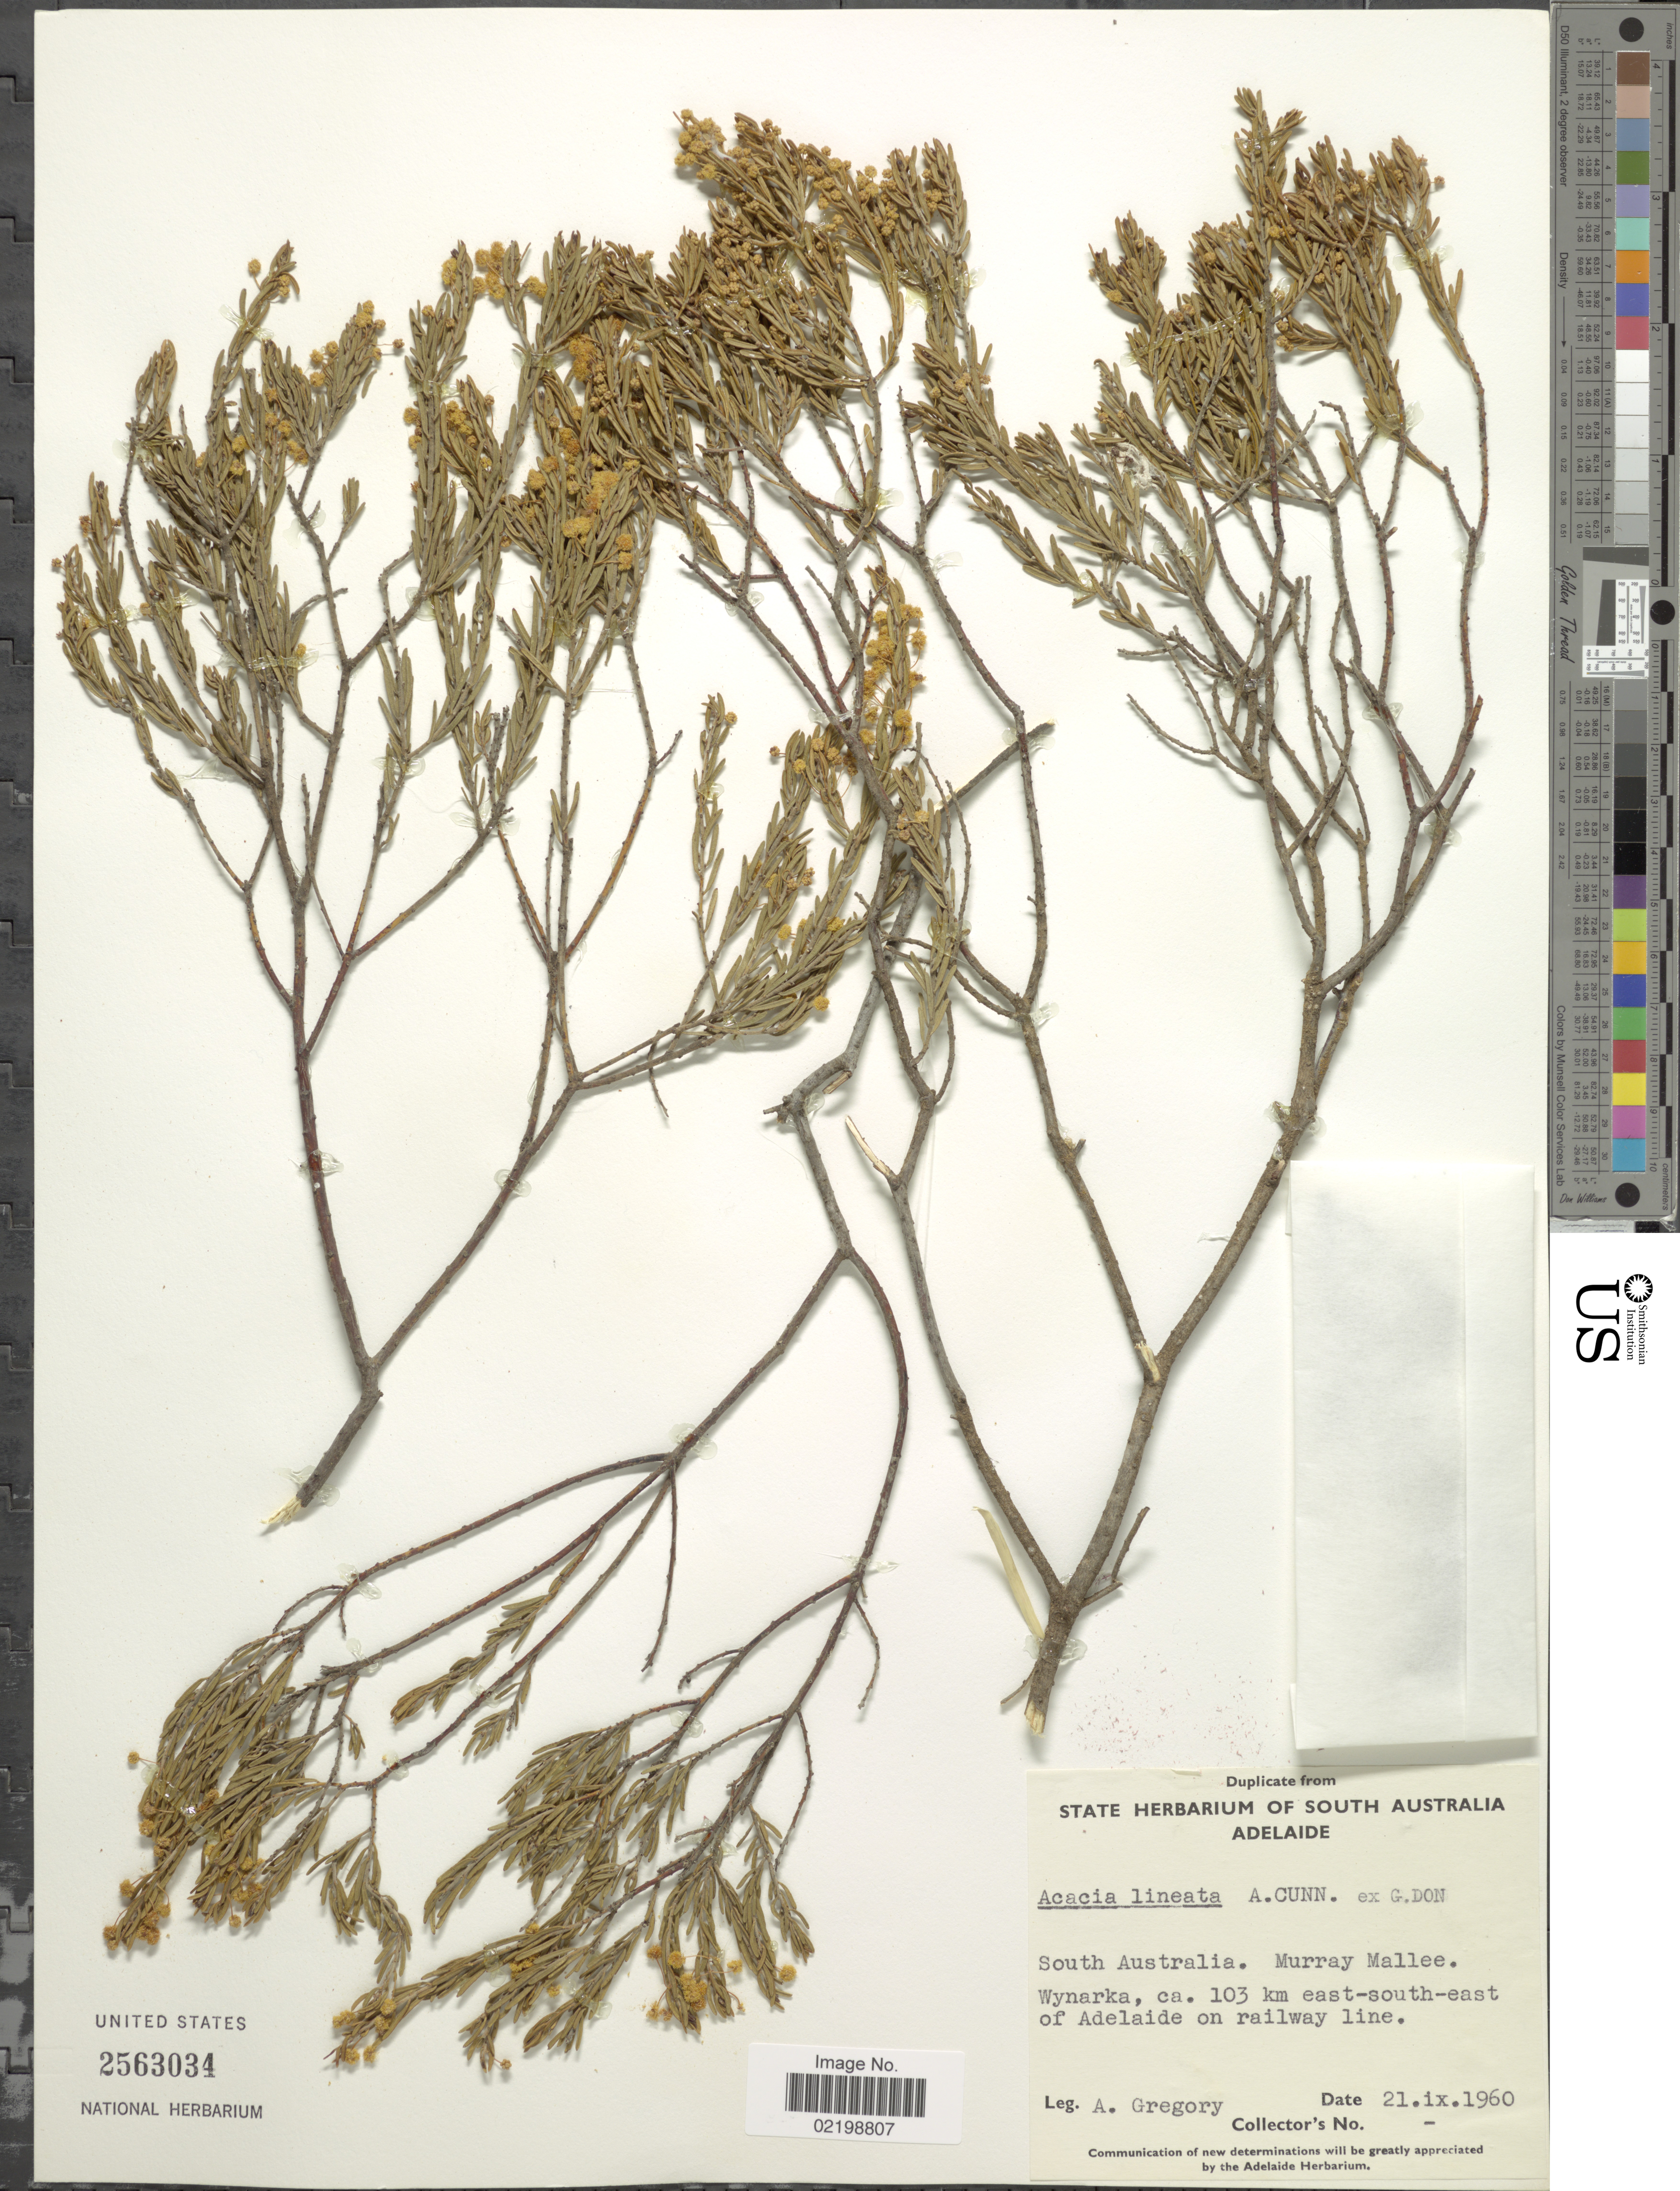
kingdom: Plantae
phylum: Tracheophyta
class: Magnoliopsida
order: Fabales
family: Fabaceae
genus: Acacia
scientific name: Acacia lineata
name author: G. Don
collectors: A. Gregory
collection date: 1960-09-21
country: Australia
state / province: South Australia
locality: Murray Mallee. Wynarka, ca. 103 km east south-east of Adelaide on railway line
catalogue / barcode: US 2563034